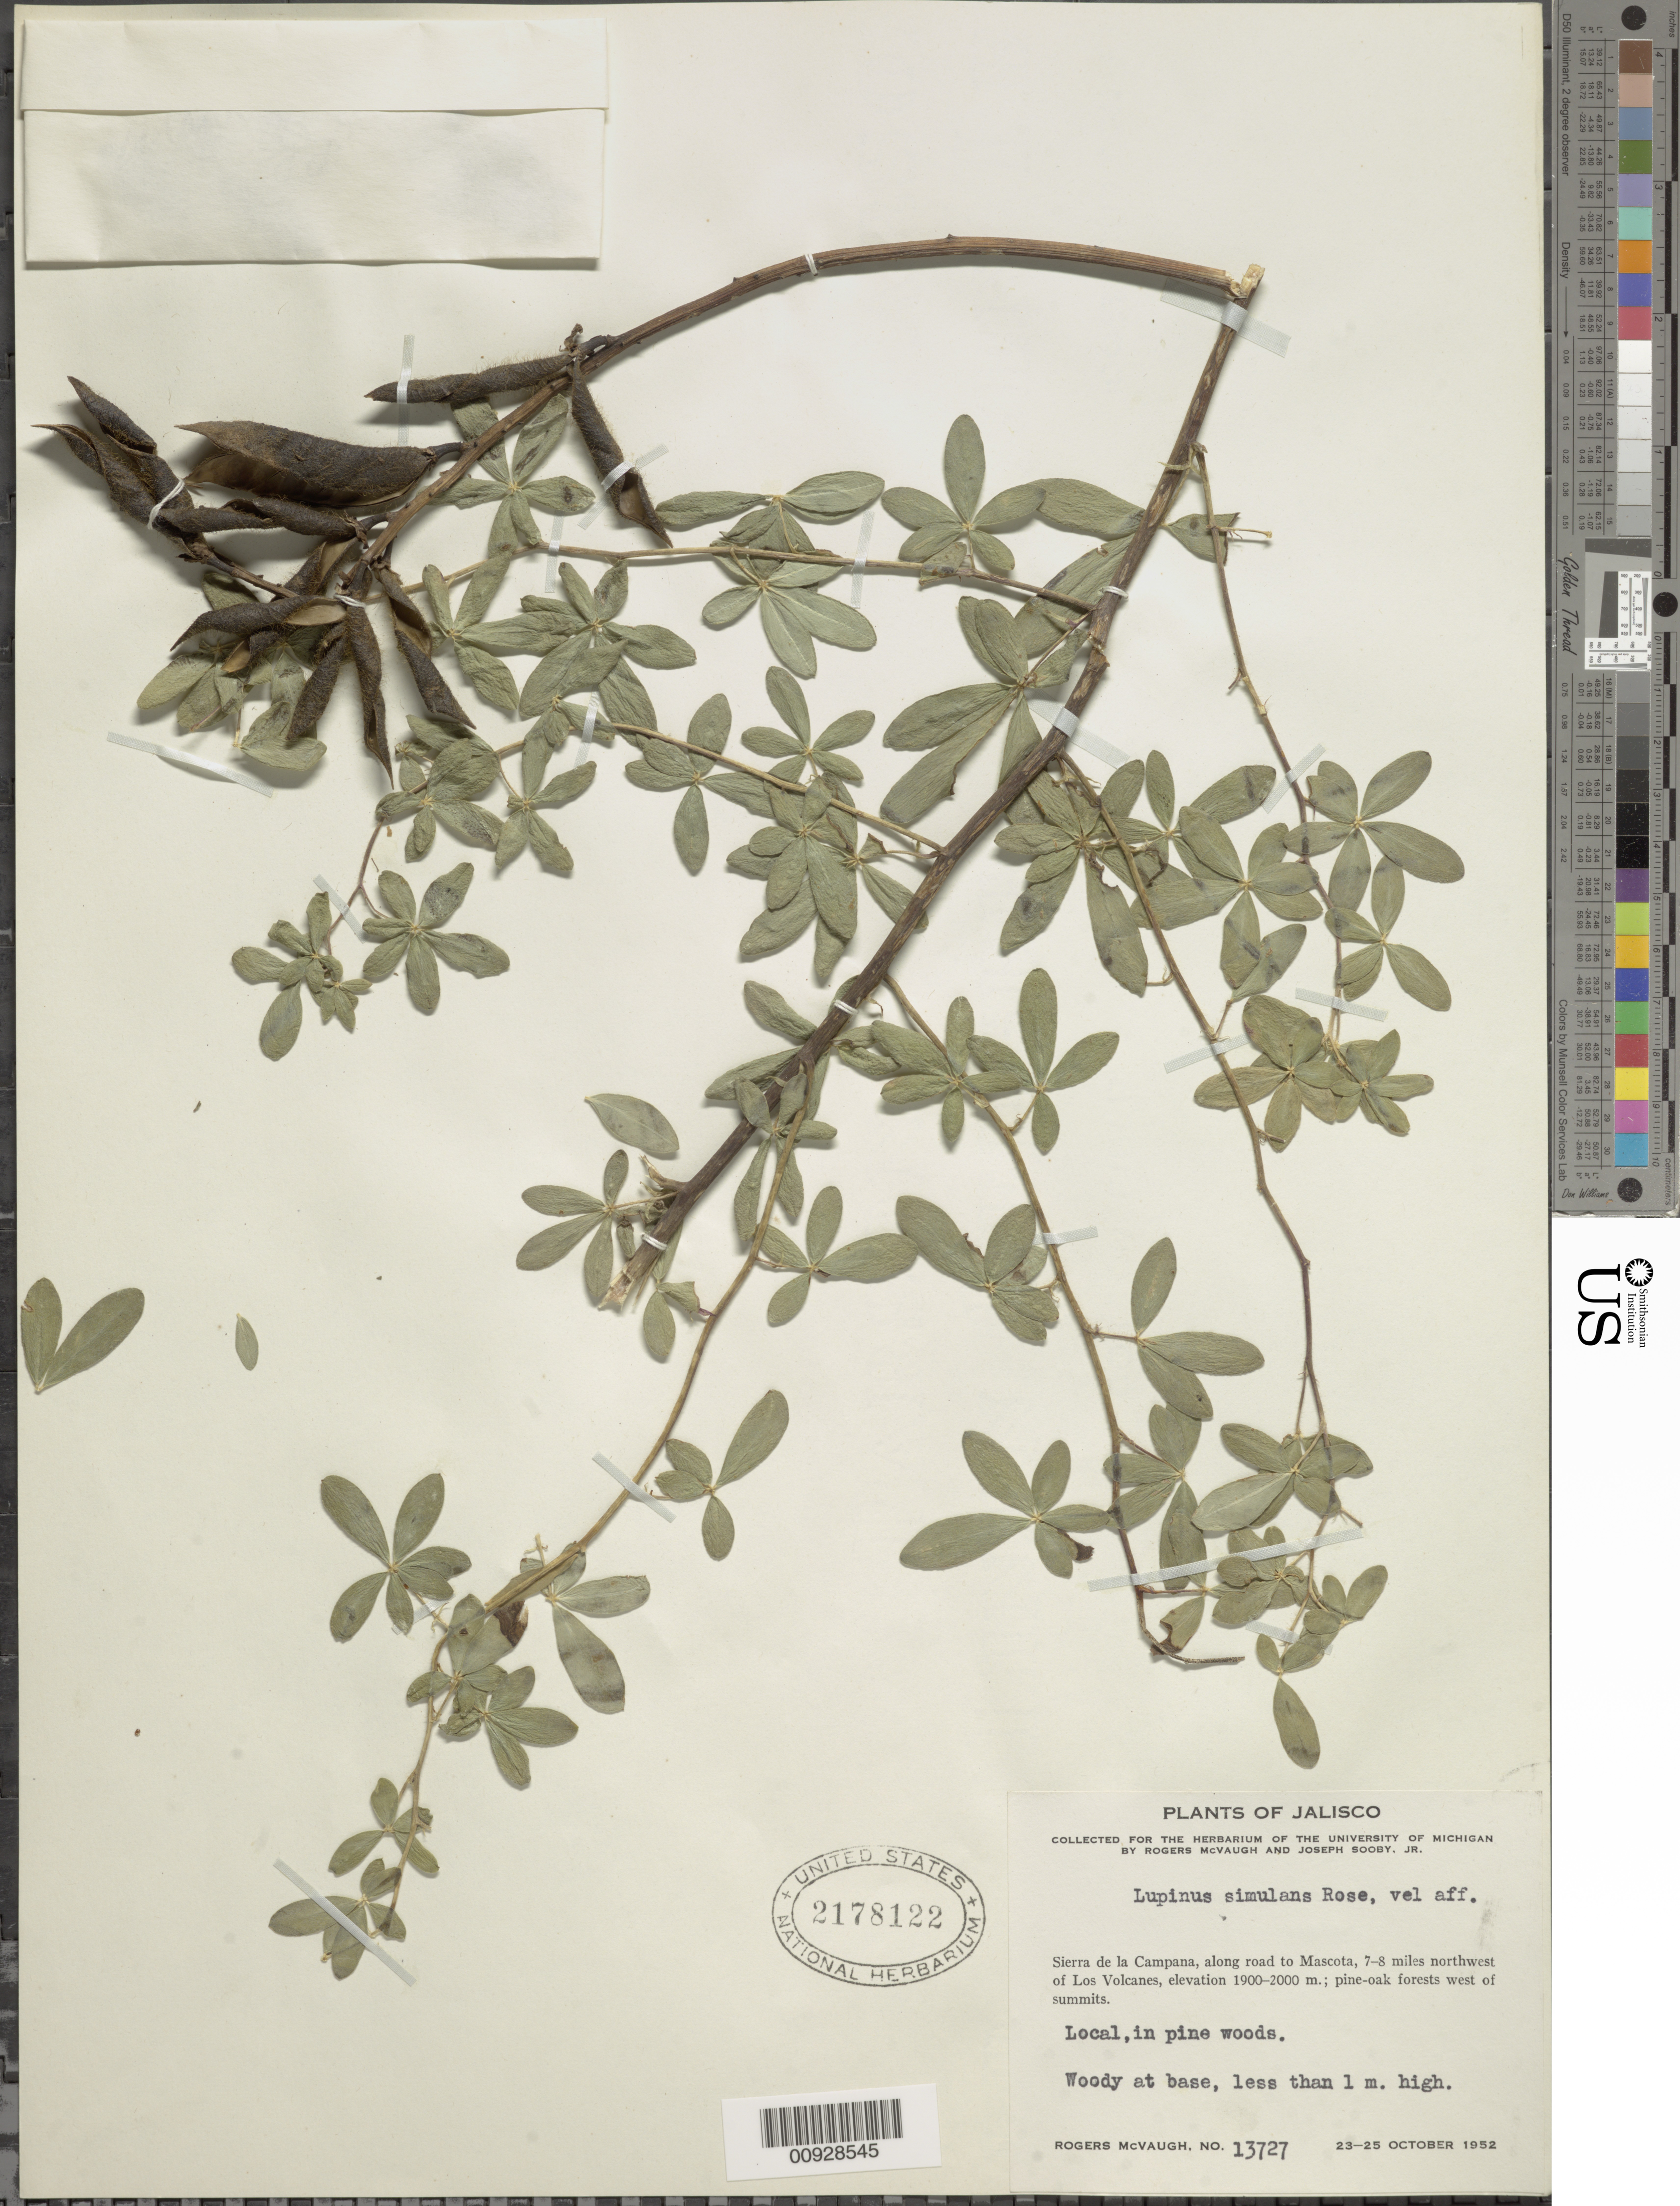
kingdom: Plantae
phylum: Tracheophyta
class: Magnoliopsida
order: Fabales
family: Fabaceae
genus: Lupinus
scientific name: Lupinus simulans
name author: Rose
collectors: R. McVaugh & J. Sooby Jr.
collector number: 13727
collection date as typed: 23 Oct 1952 to 25 Oct 1952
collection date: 1952-10-23/1952-10-25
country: Mexico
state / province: Jalisco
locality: Sierra de la Campana, along road to Mascota, 7-8 miles northwest of Los Volcanes.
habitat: Pine-oak forests west of summits. Local, in pine woods.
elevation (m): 2000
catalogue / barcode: US 2178122